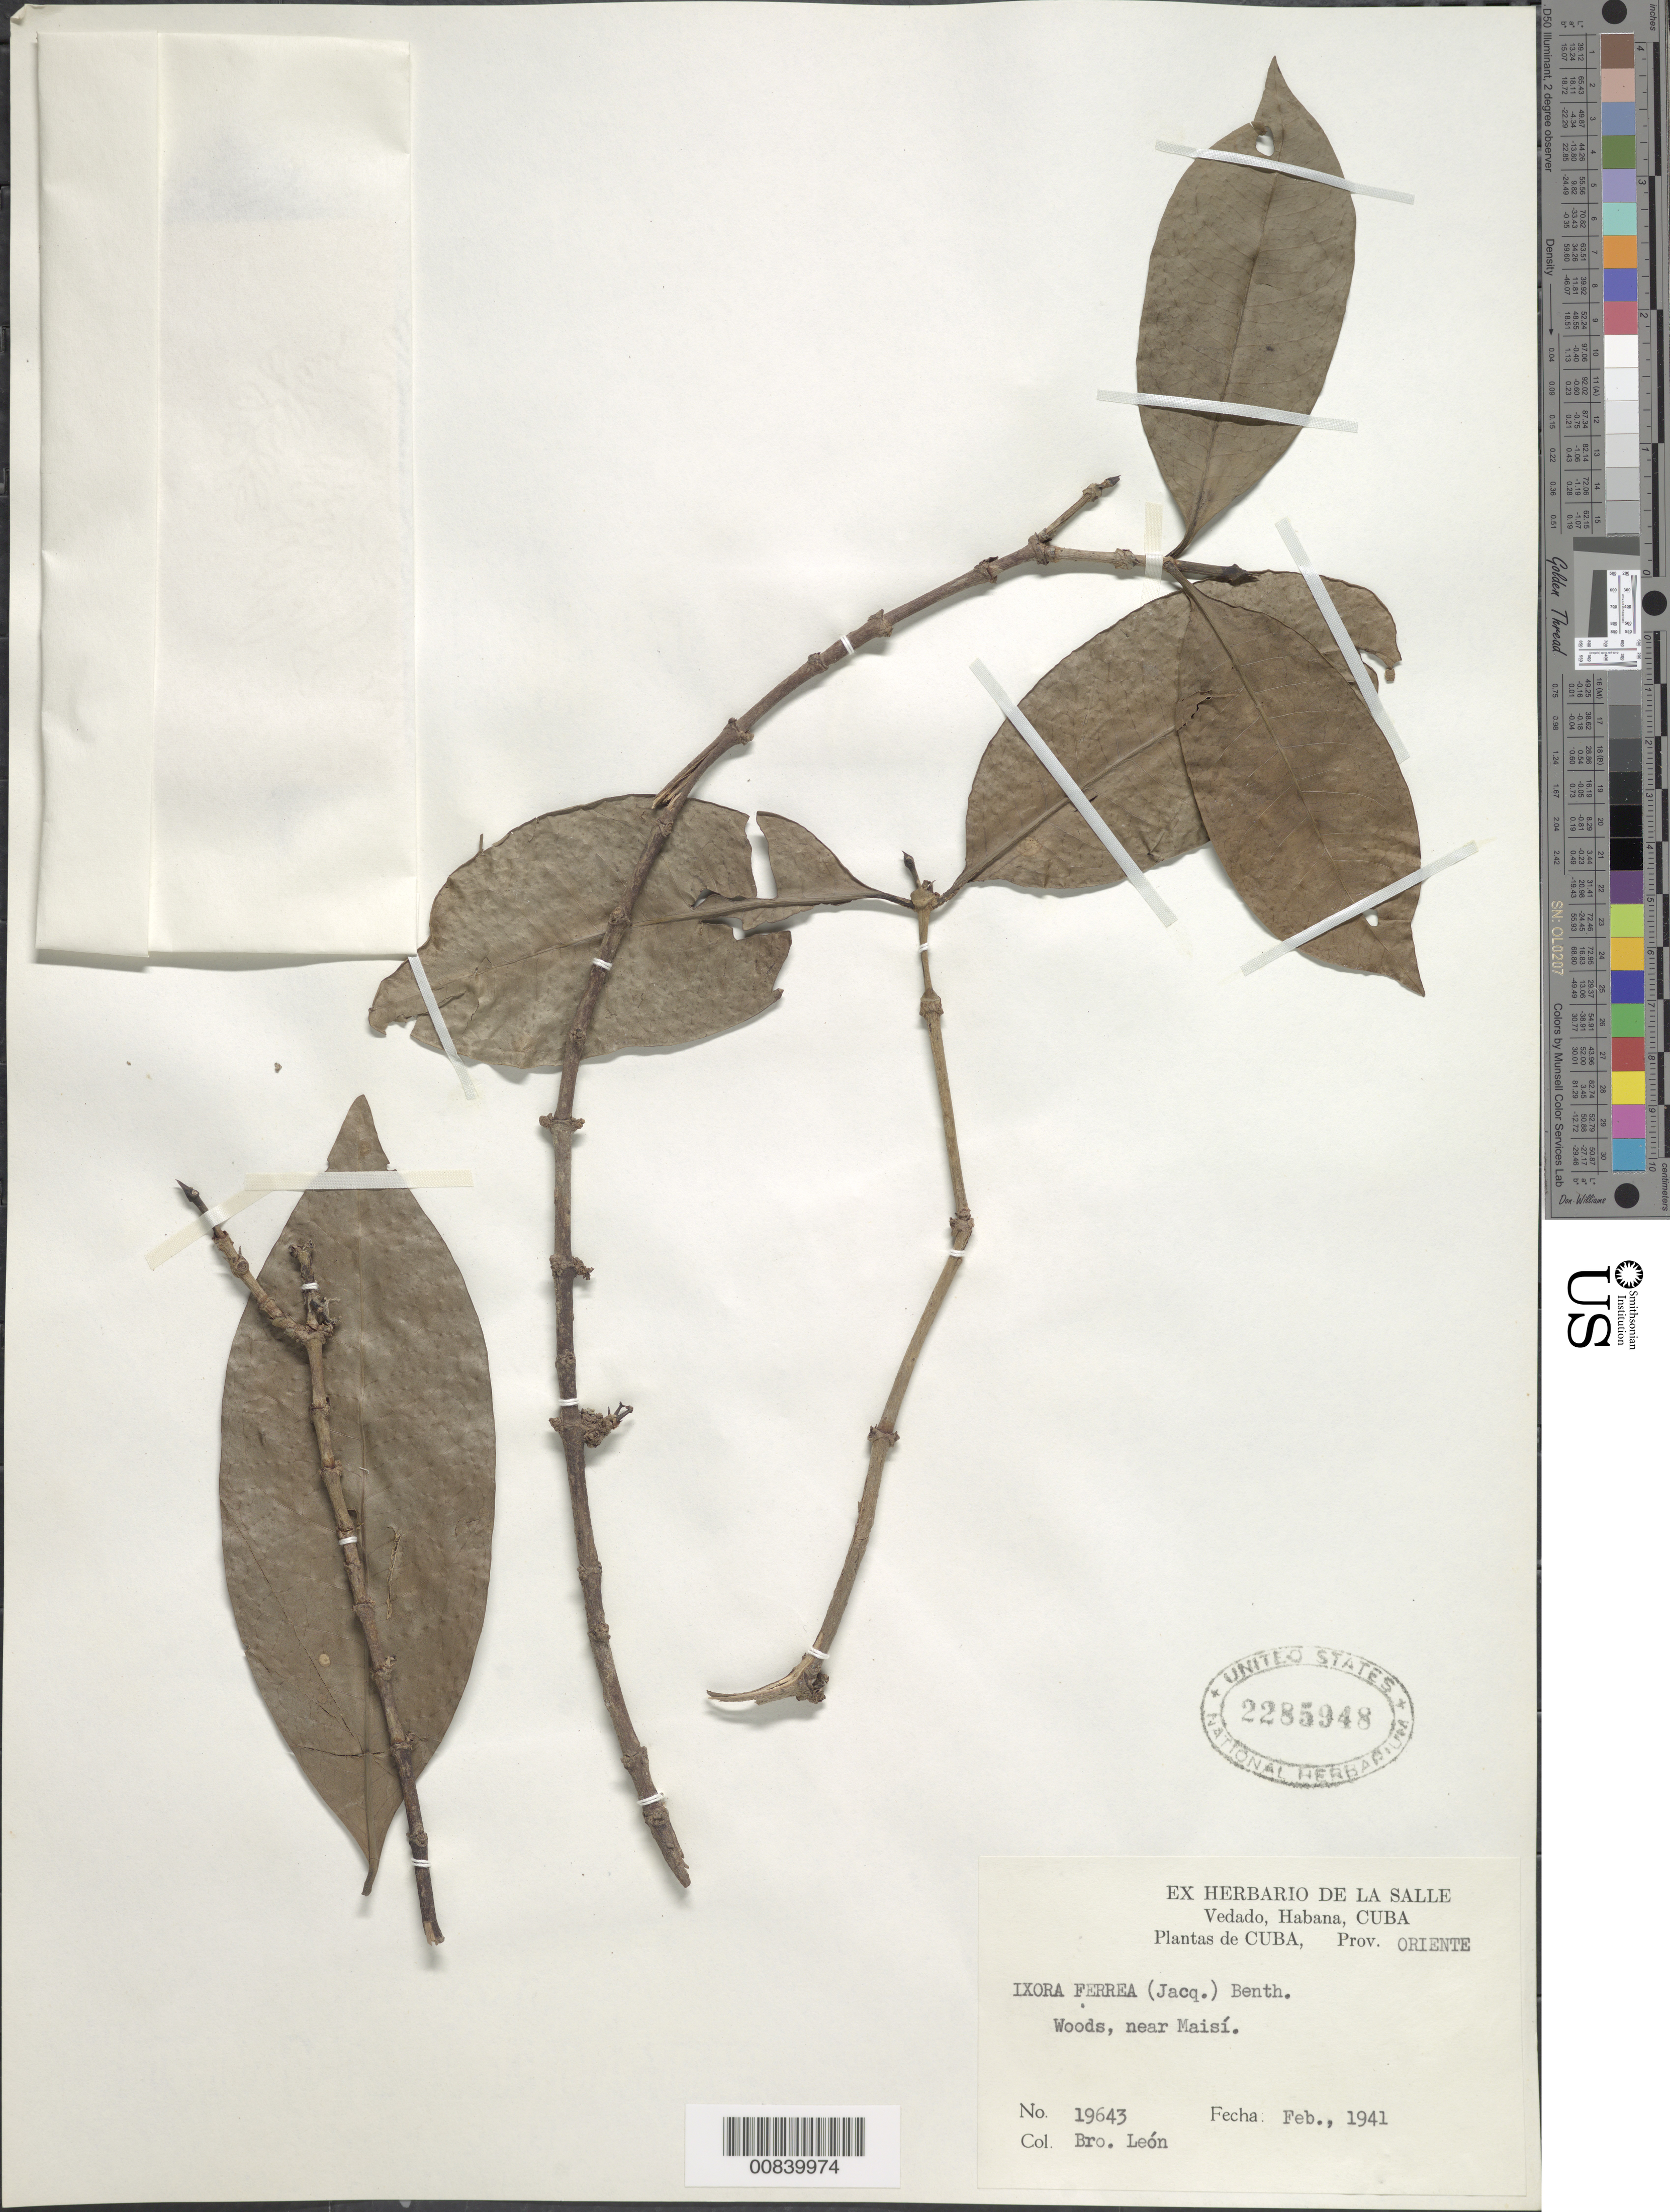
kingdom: Plantae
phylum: Tracheophyta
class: Magnoliopsida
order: Gentianales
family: Rubiaceae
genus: Ixora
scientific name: Ixora ferrea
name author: (Jacq.) Benth.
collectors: Bro. León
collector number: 19643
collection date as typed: Feb 1941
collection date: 1941-02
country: Cuba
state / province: Oriente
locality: Near Maisí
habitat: Woods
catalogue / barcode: US 2285948